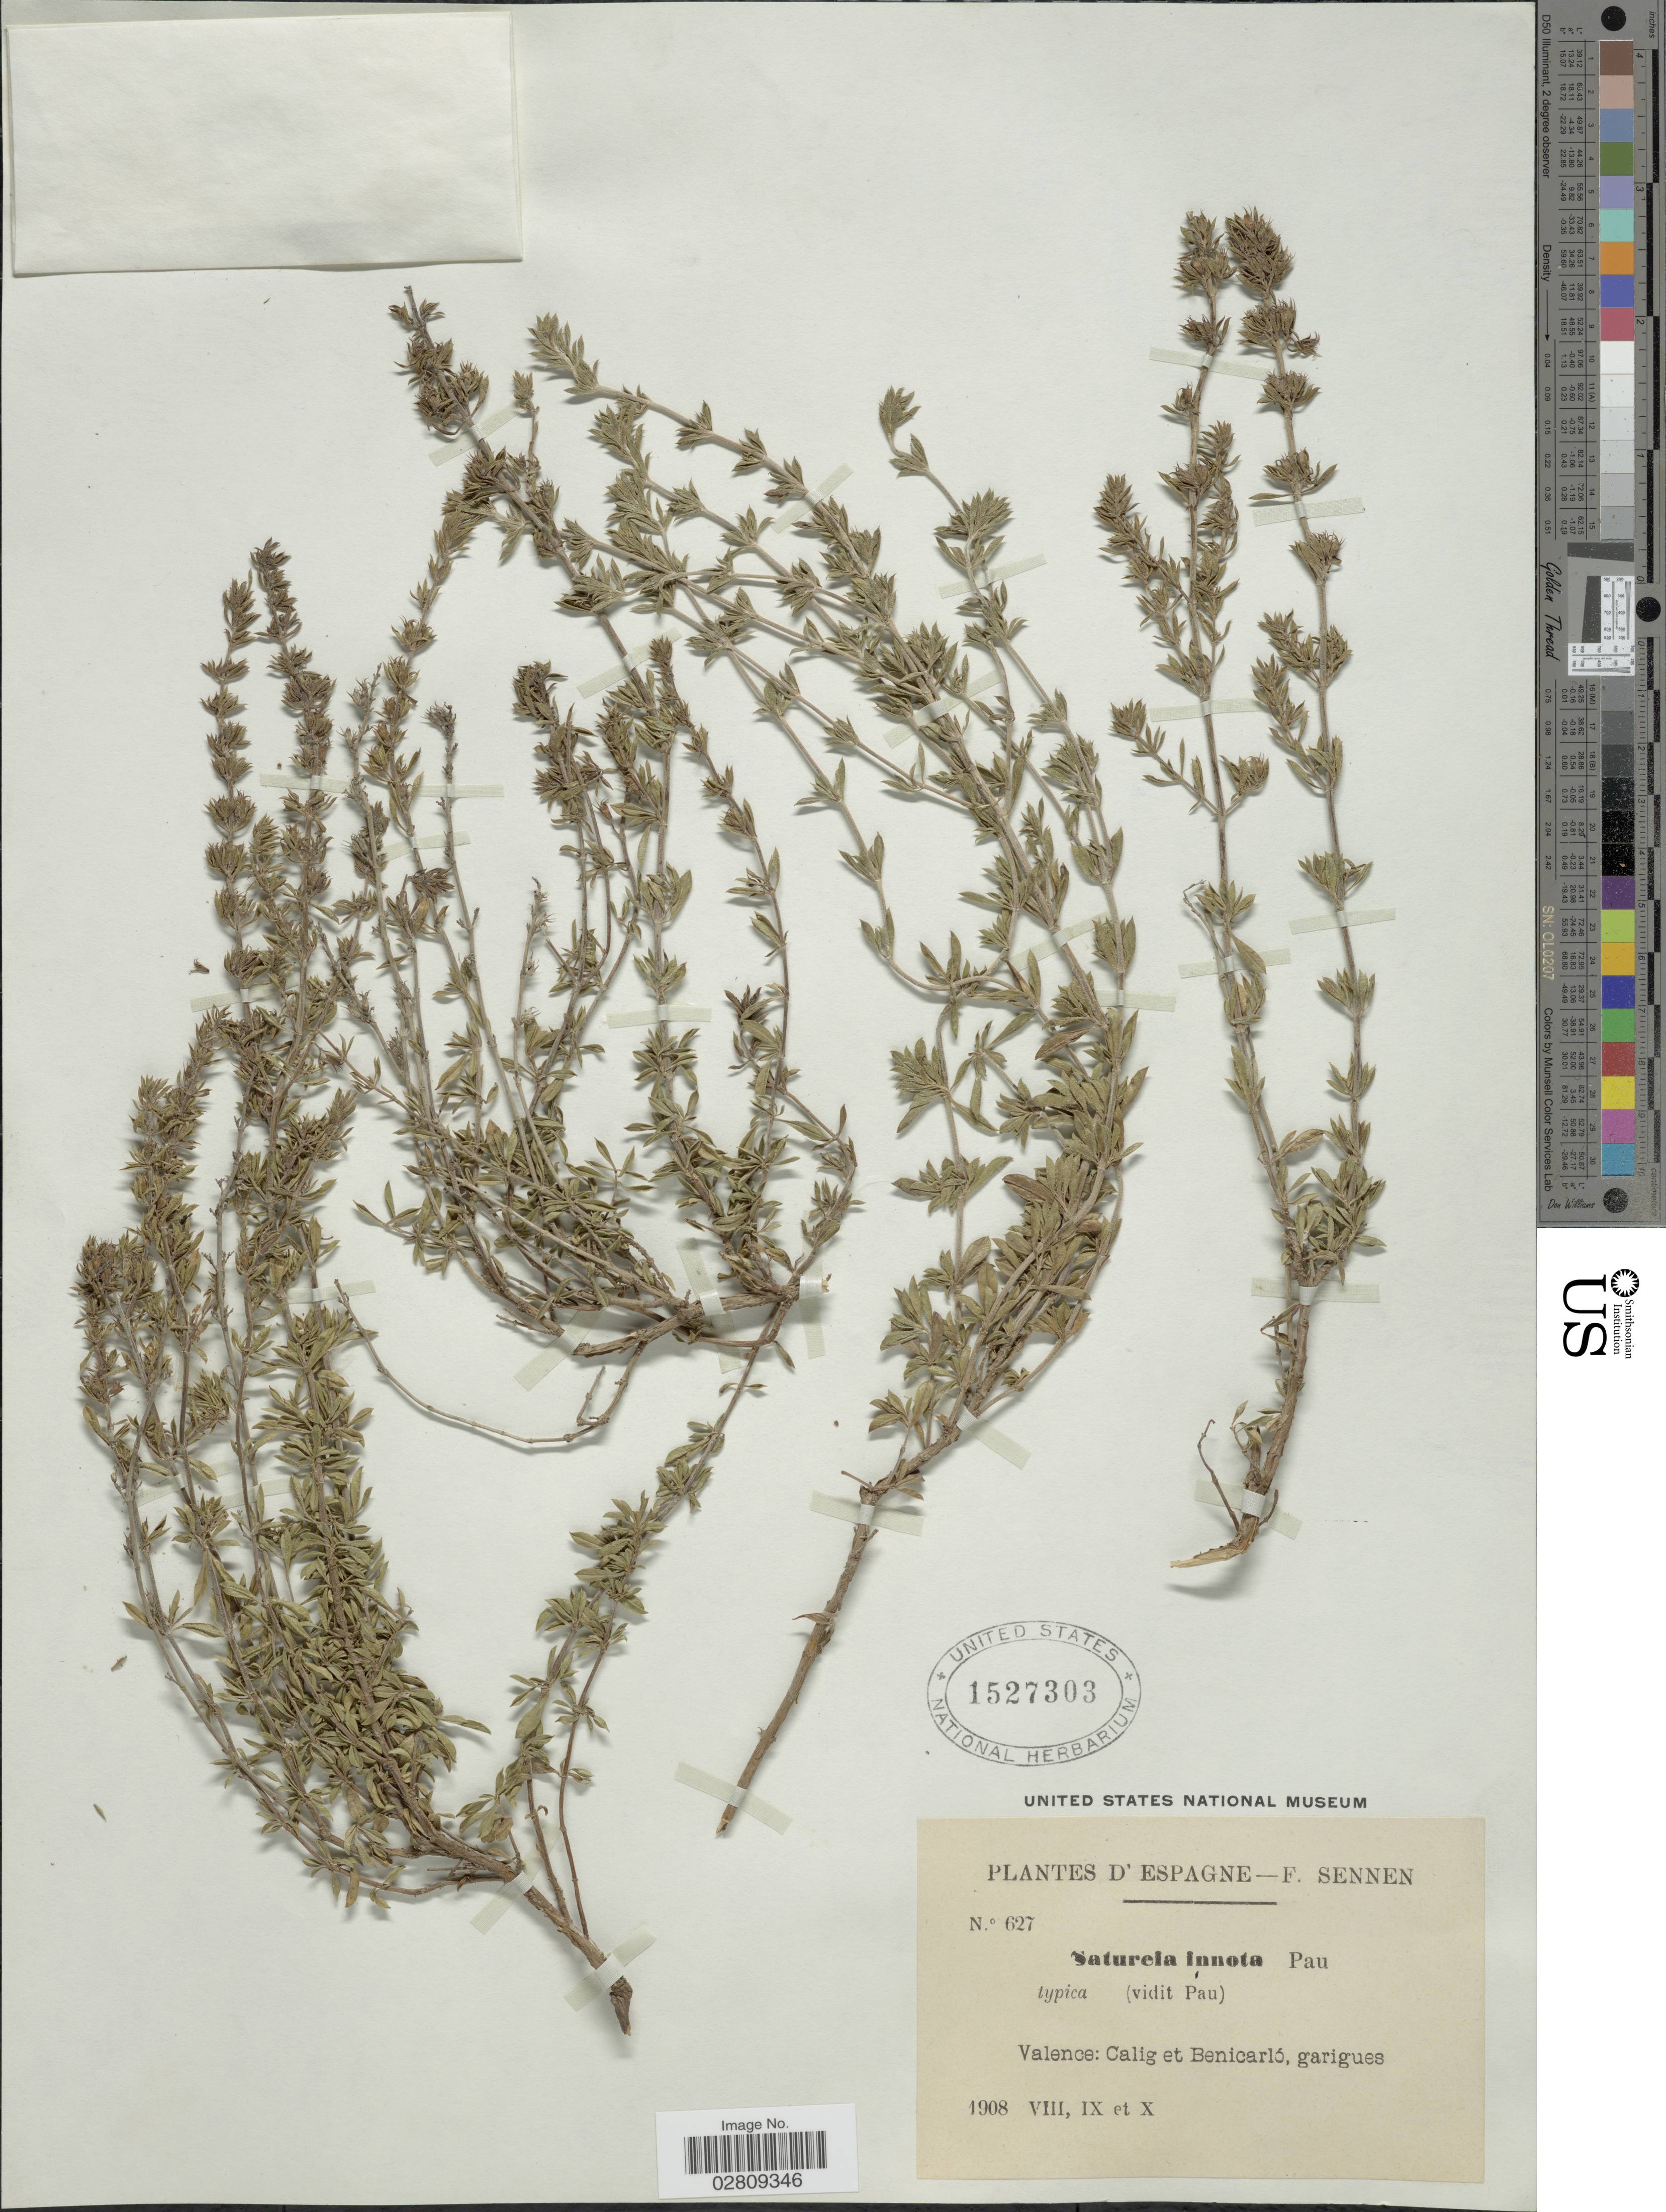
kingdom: Plantae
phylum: Tracheophyta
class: Magnoliopsida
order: Lamiales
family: Lamiaceae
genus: Satureja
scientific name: Satureja innota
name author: (Pau) Font Quer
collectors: E. Sennen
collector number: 627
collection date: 1908-08/1908-10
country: Spain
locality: Espagne. Valence: Calig et Benicarló, garigues.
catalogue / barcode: US 1527303